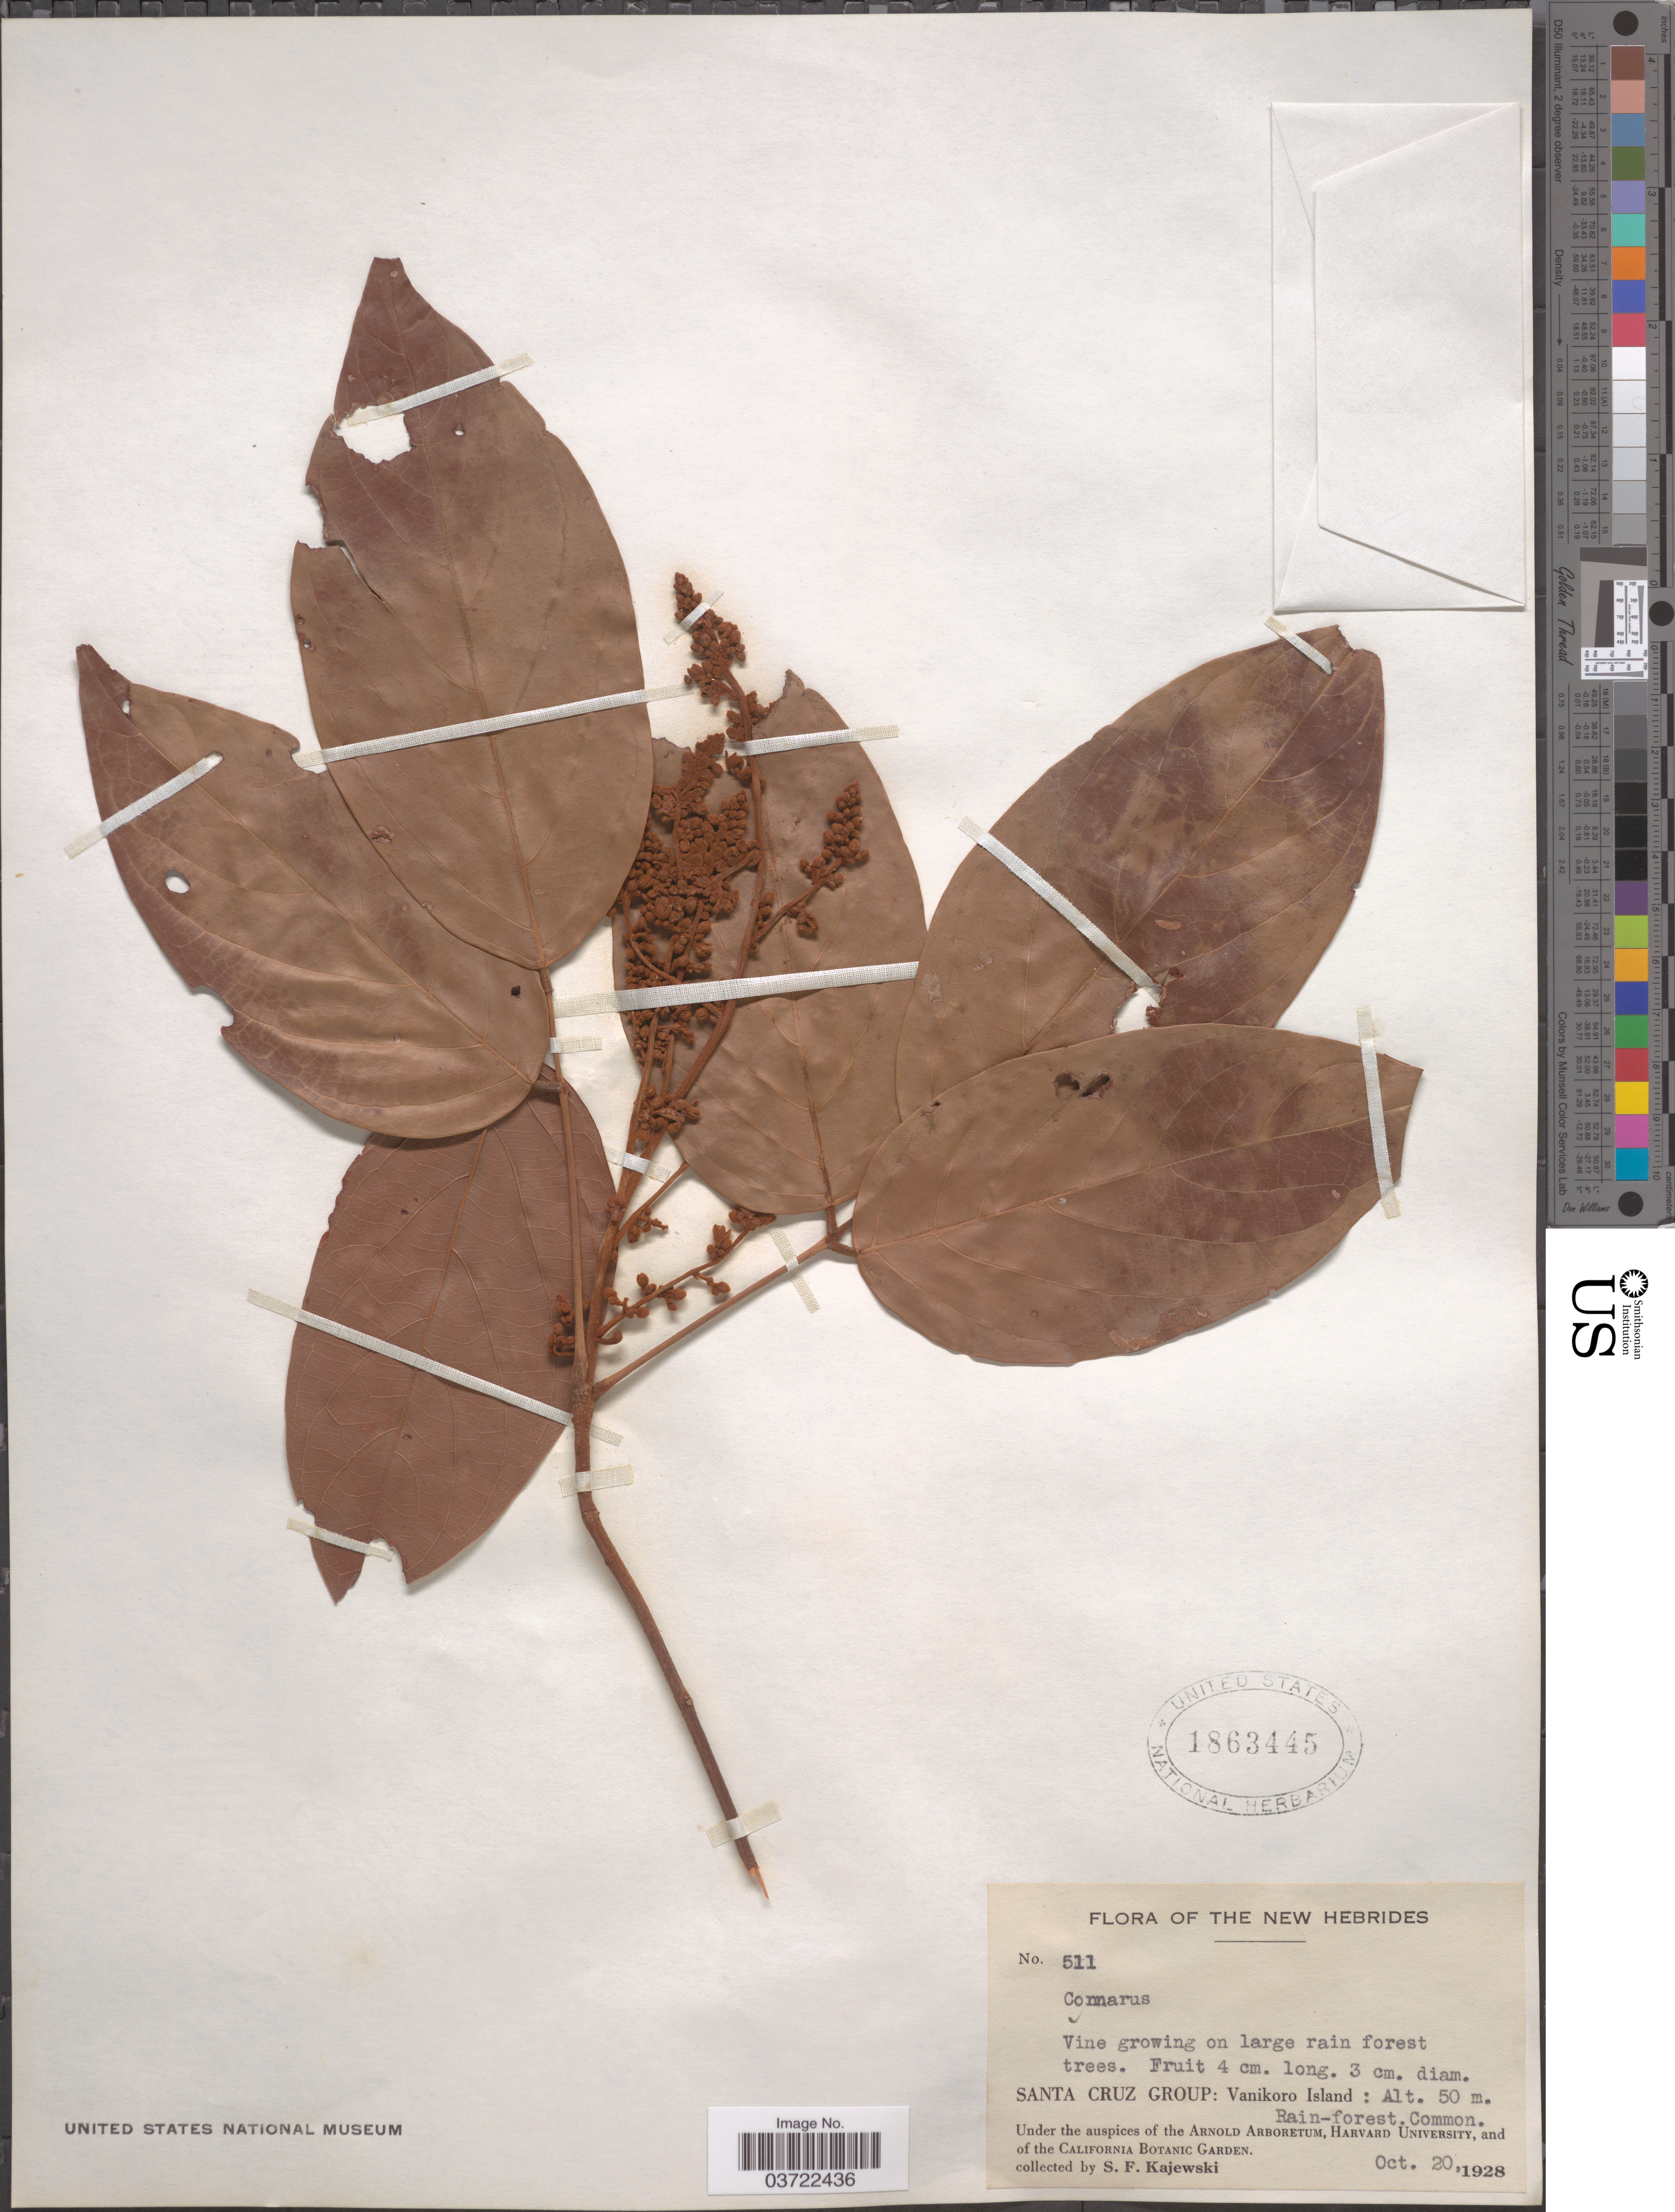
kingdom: Plantae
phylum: Tracheophyta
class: Magnoliopsida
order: Oxalidales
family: Connaraceae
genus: Connarus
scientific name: Connarus sp.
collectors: S. Kajewski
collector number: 511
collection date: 1928-10-20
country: Solomon Islands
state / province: Santa Cruz Is.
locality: New Hebrides. Santa Cruz Group: Vanikoro Island.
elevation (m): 50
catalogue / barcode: US 1863445